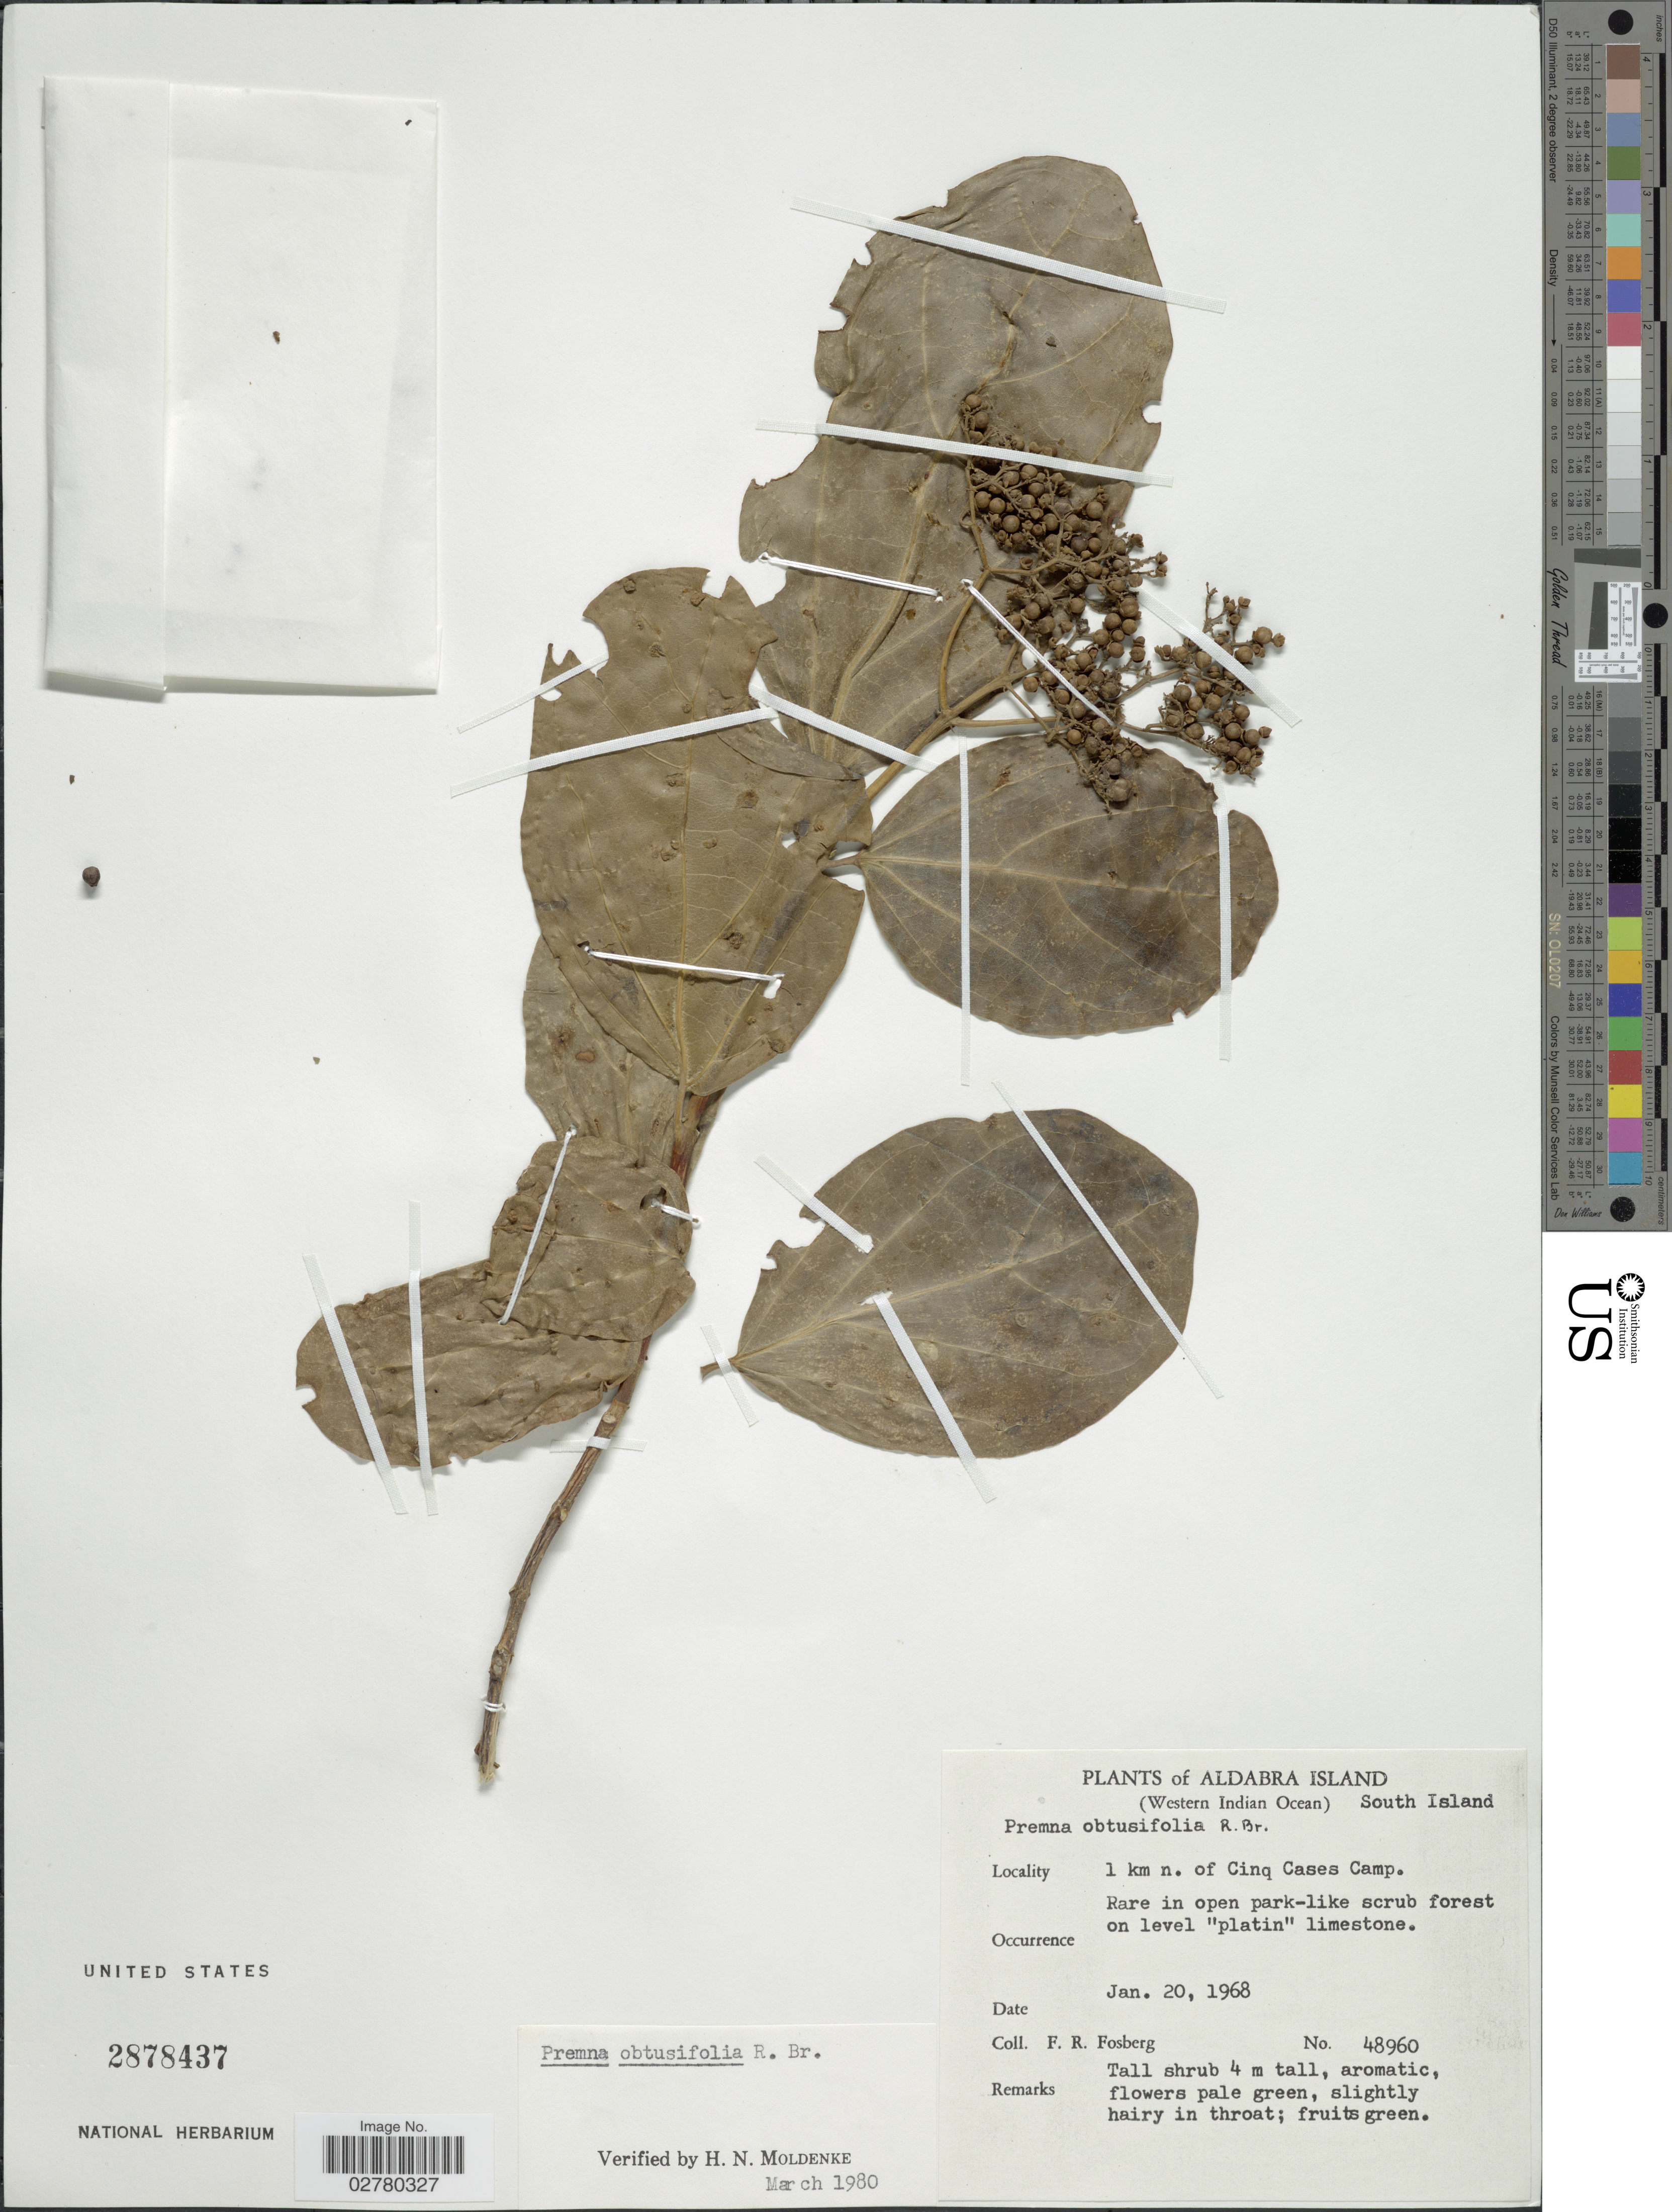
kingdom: Plantae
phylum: Tracheophyta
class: Magnoliopsida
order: Lamiales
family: Lamiaceae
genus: Premna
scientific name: Premna obtusifolia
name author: R. Br.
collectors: F. R. Fosberg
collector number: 48960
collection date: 1968-01-20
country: Seychelles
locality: Aldabra Island (Western Indian Ocean), South Island, 1 km n. of Cinq Cases Camp.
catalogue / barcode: US 2878437